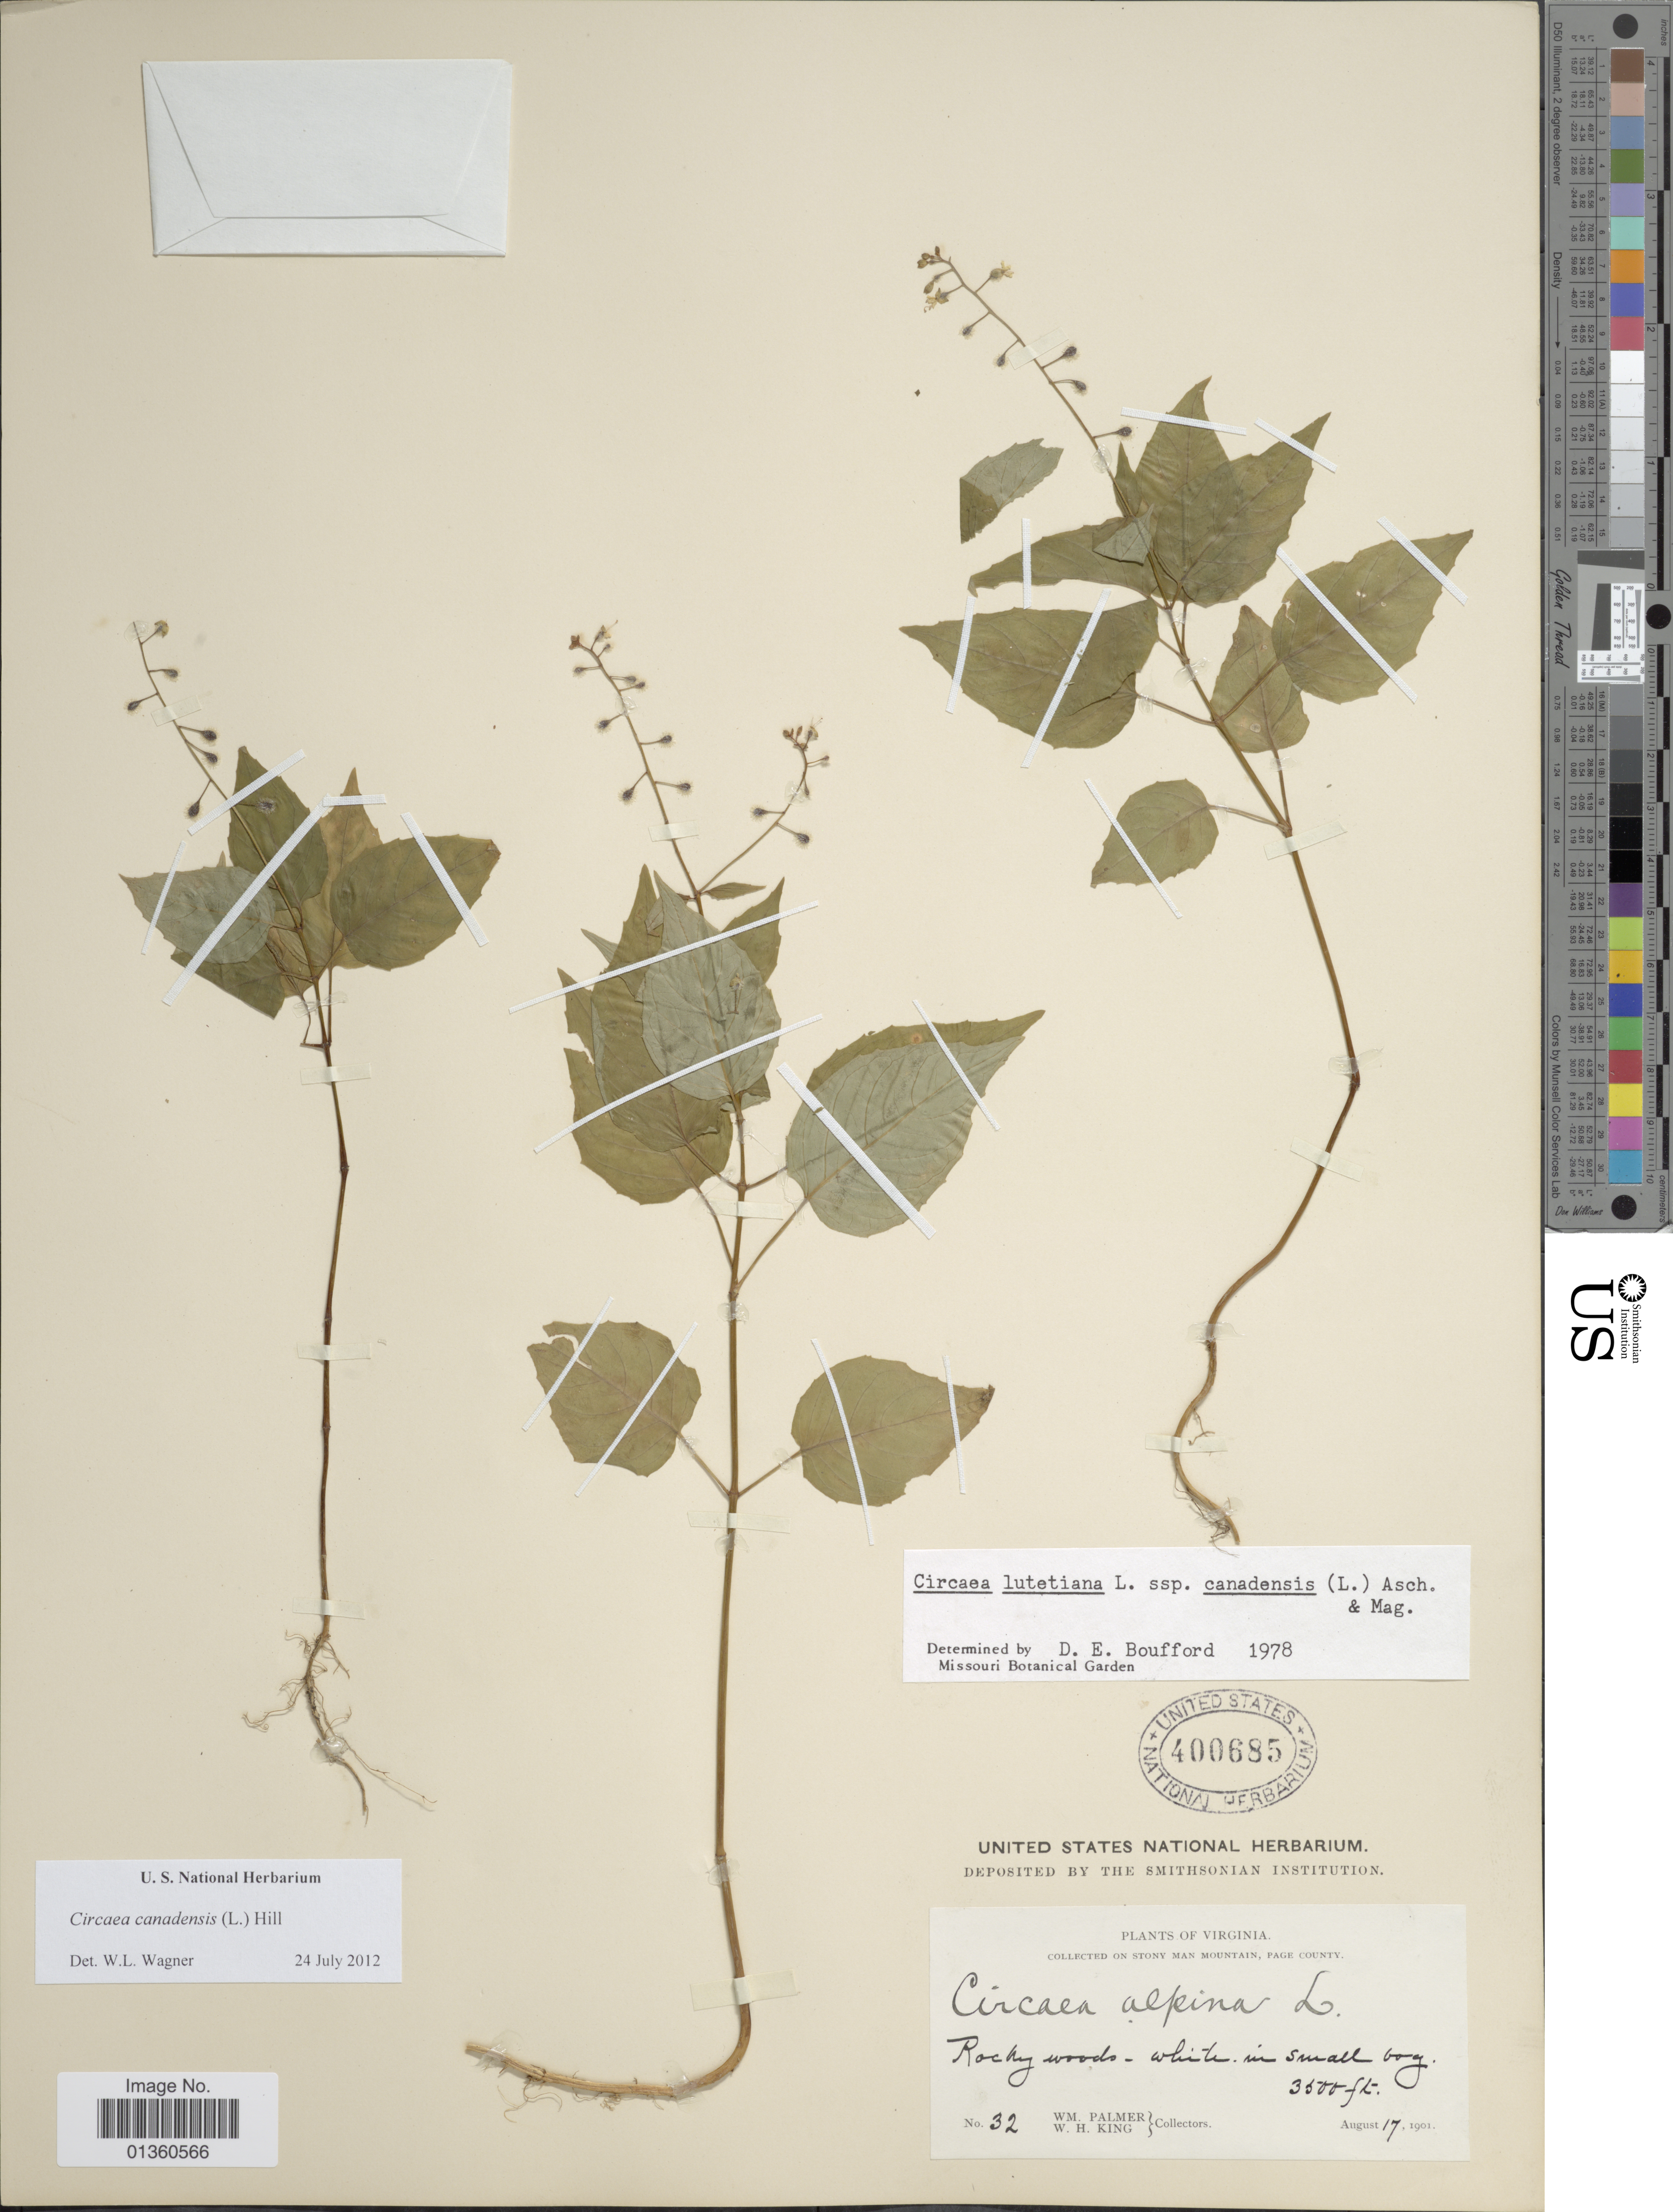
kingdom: Plantae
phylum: Tracheophyta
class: Magnoliopsida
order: Myrtales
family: Onagraceae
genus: Circaea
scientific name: Circaea canadensis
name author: (L.) Hill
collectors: W. Palmer & W. H. King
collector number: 32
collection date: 1901-08-17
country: United States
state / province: Virginia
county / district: Page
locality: Stony Man Mountain, Page County.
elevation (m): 1067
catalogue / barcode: US 400685